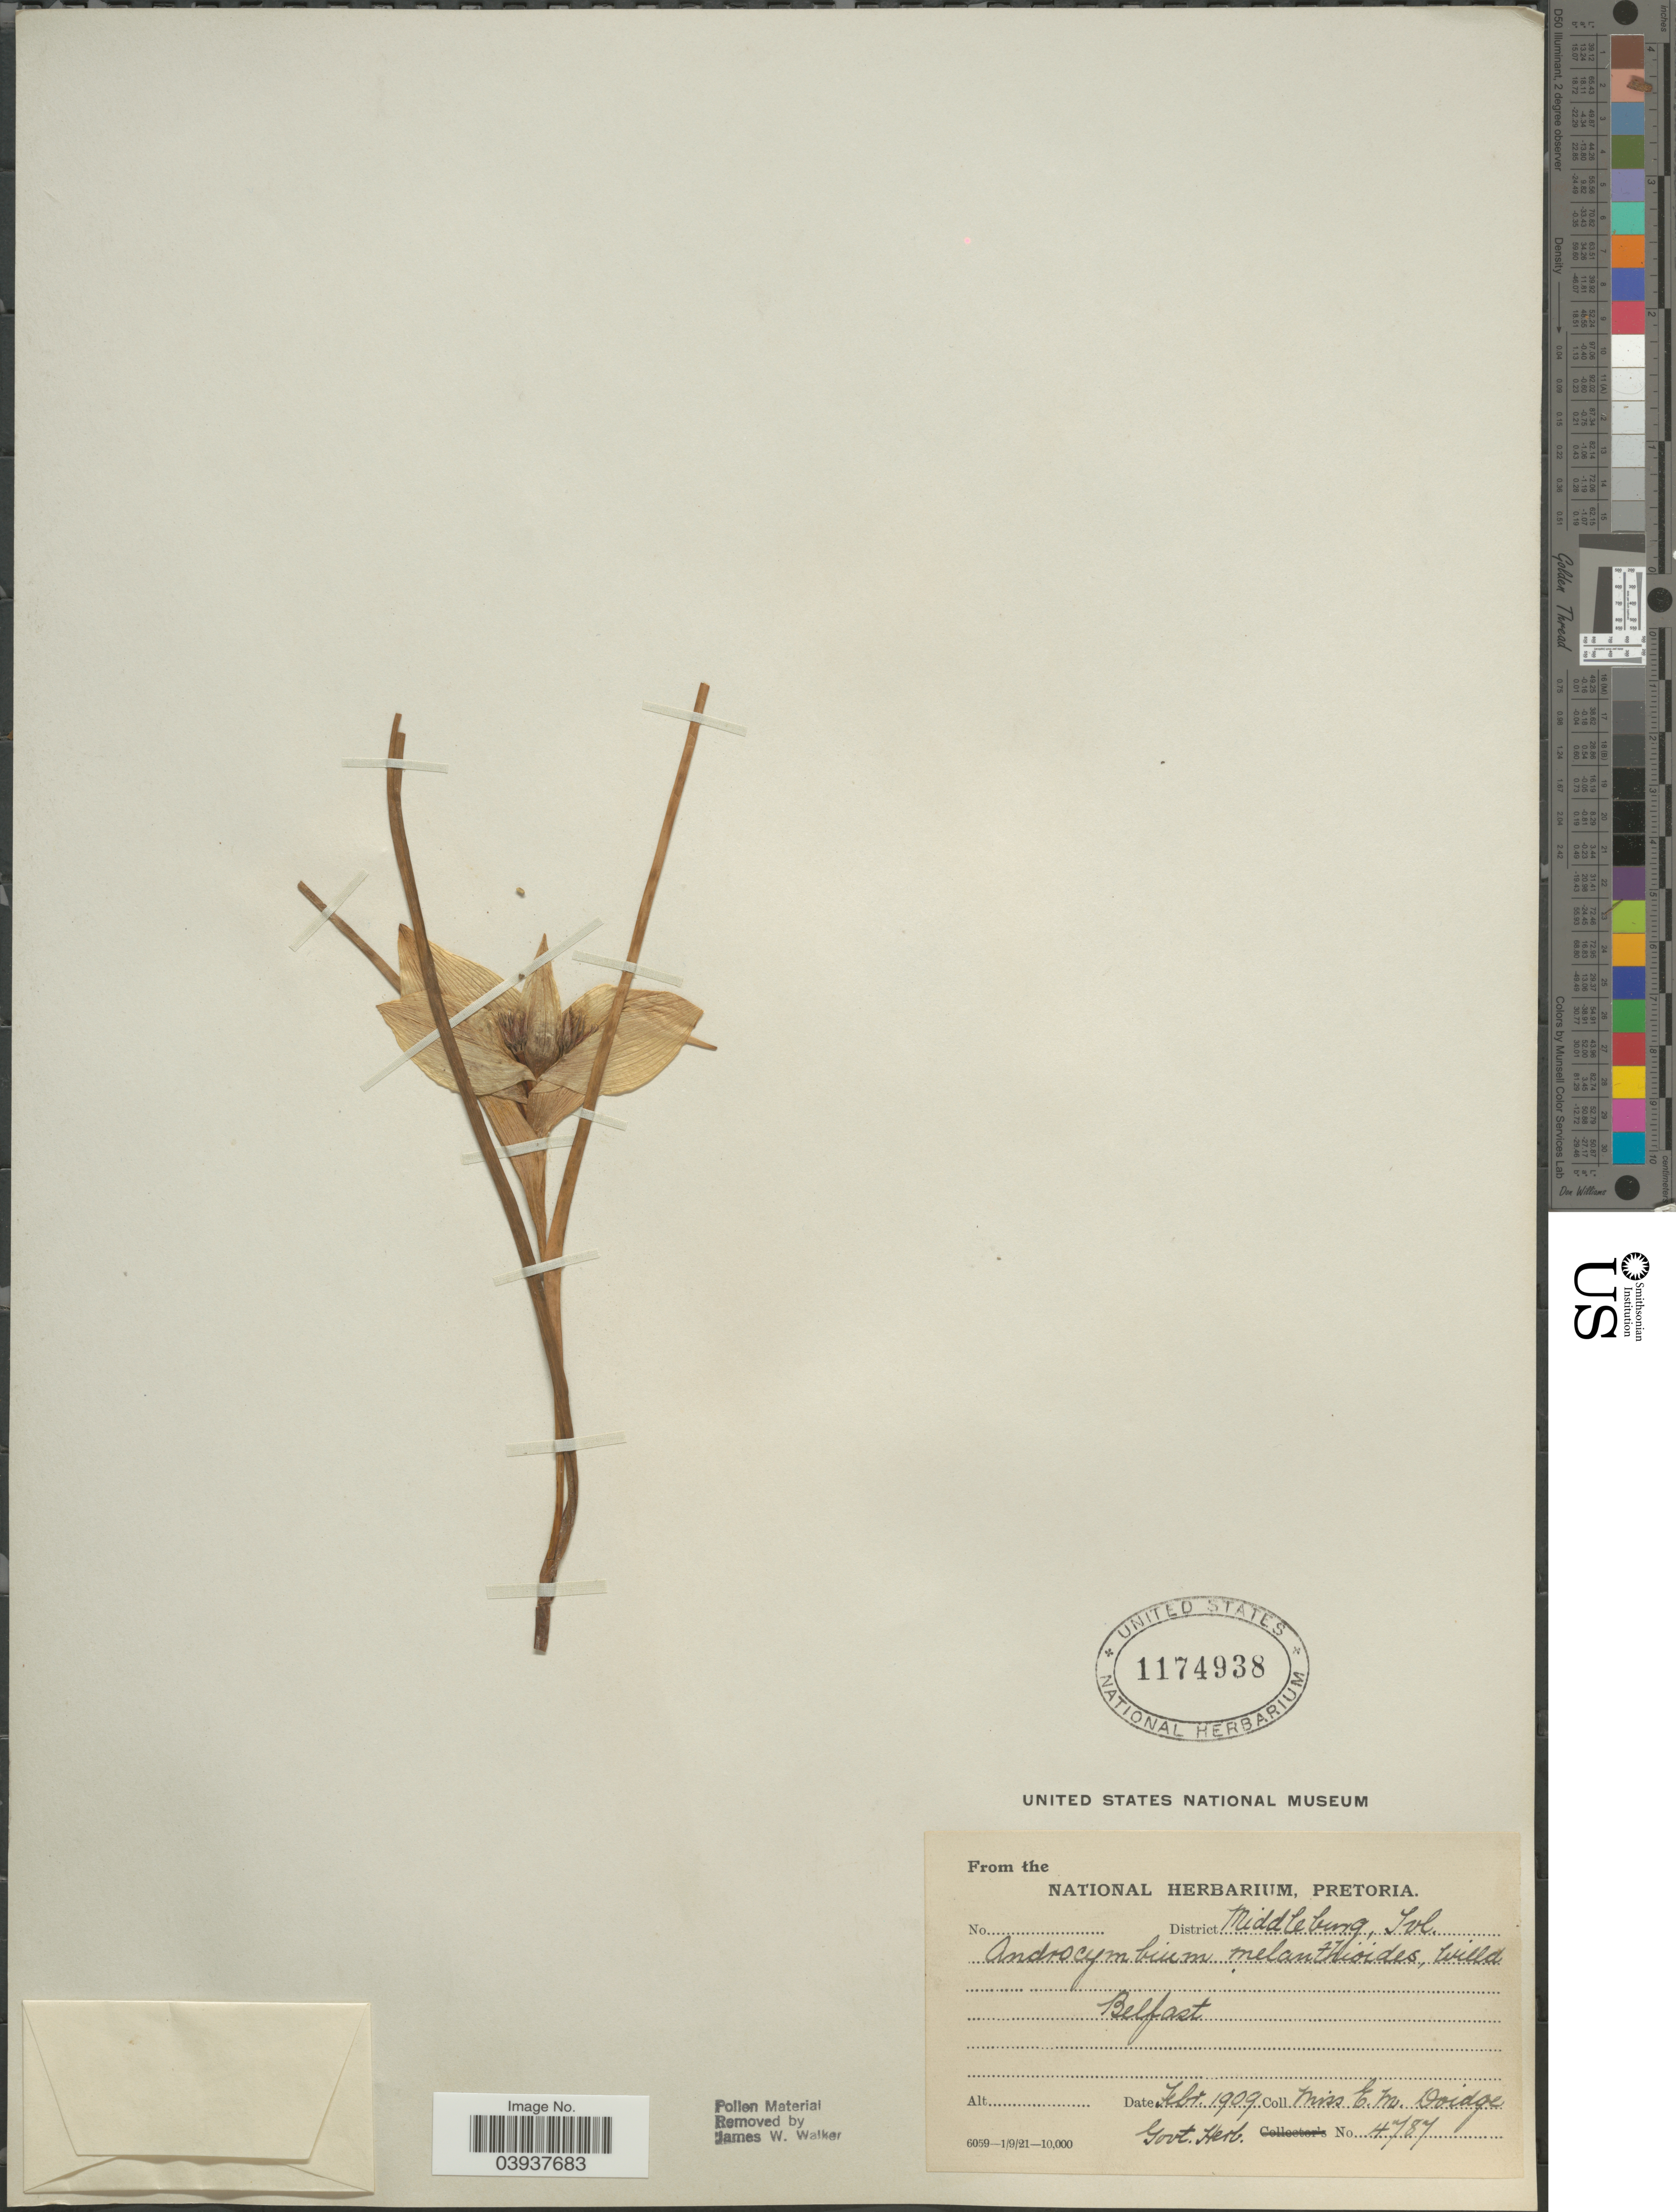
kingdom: Plantae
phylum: Tracheophyta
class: Liliopsida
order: Liliales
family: Colchicaceae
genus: Androcymbium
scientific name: Androcymbium melanthioides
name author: Willd.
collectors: E. Doidge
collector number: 4787?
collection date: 1909-02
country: South Africa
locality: District Middleburg, Tvl. Belfast.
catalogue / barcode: US 1174938